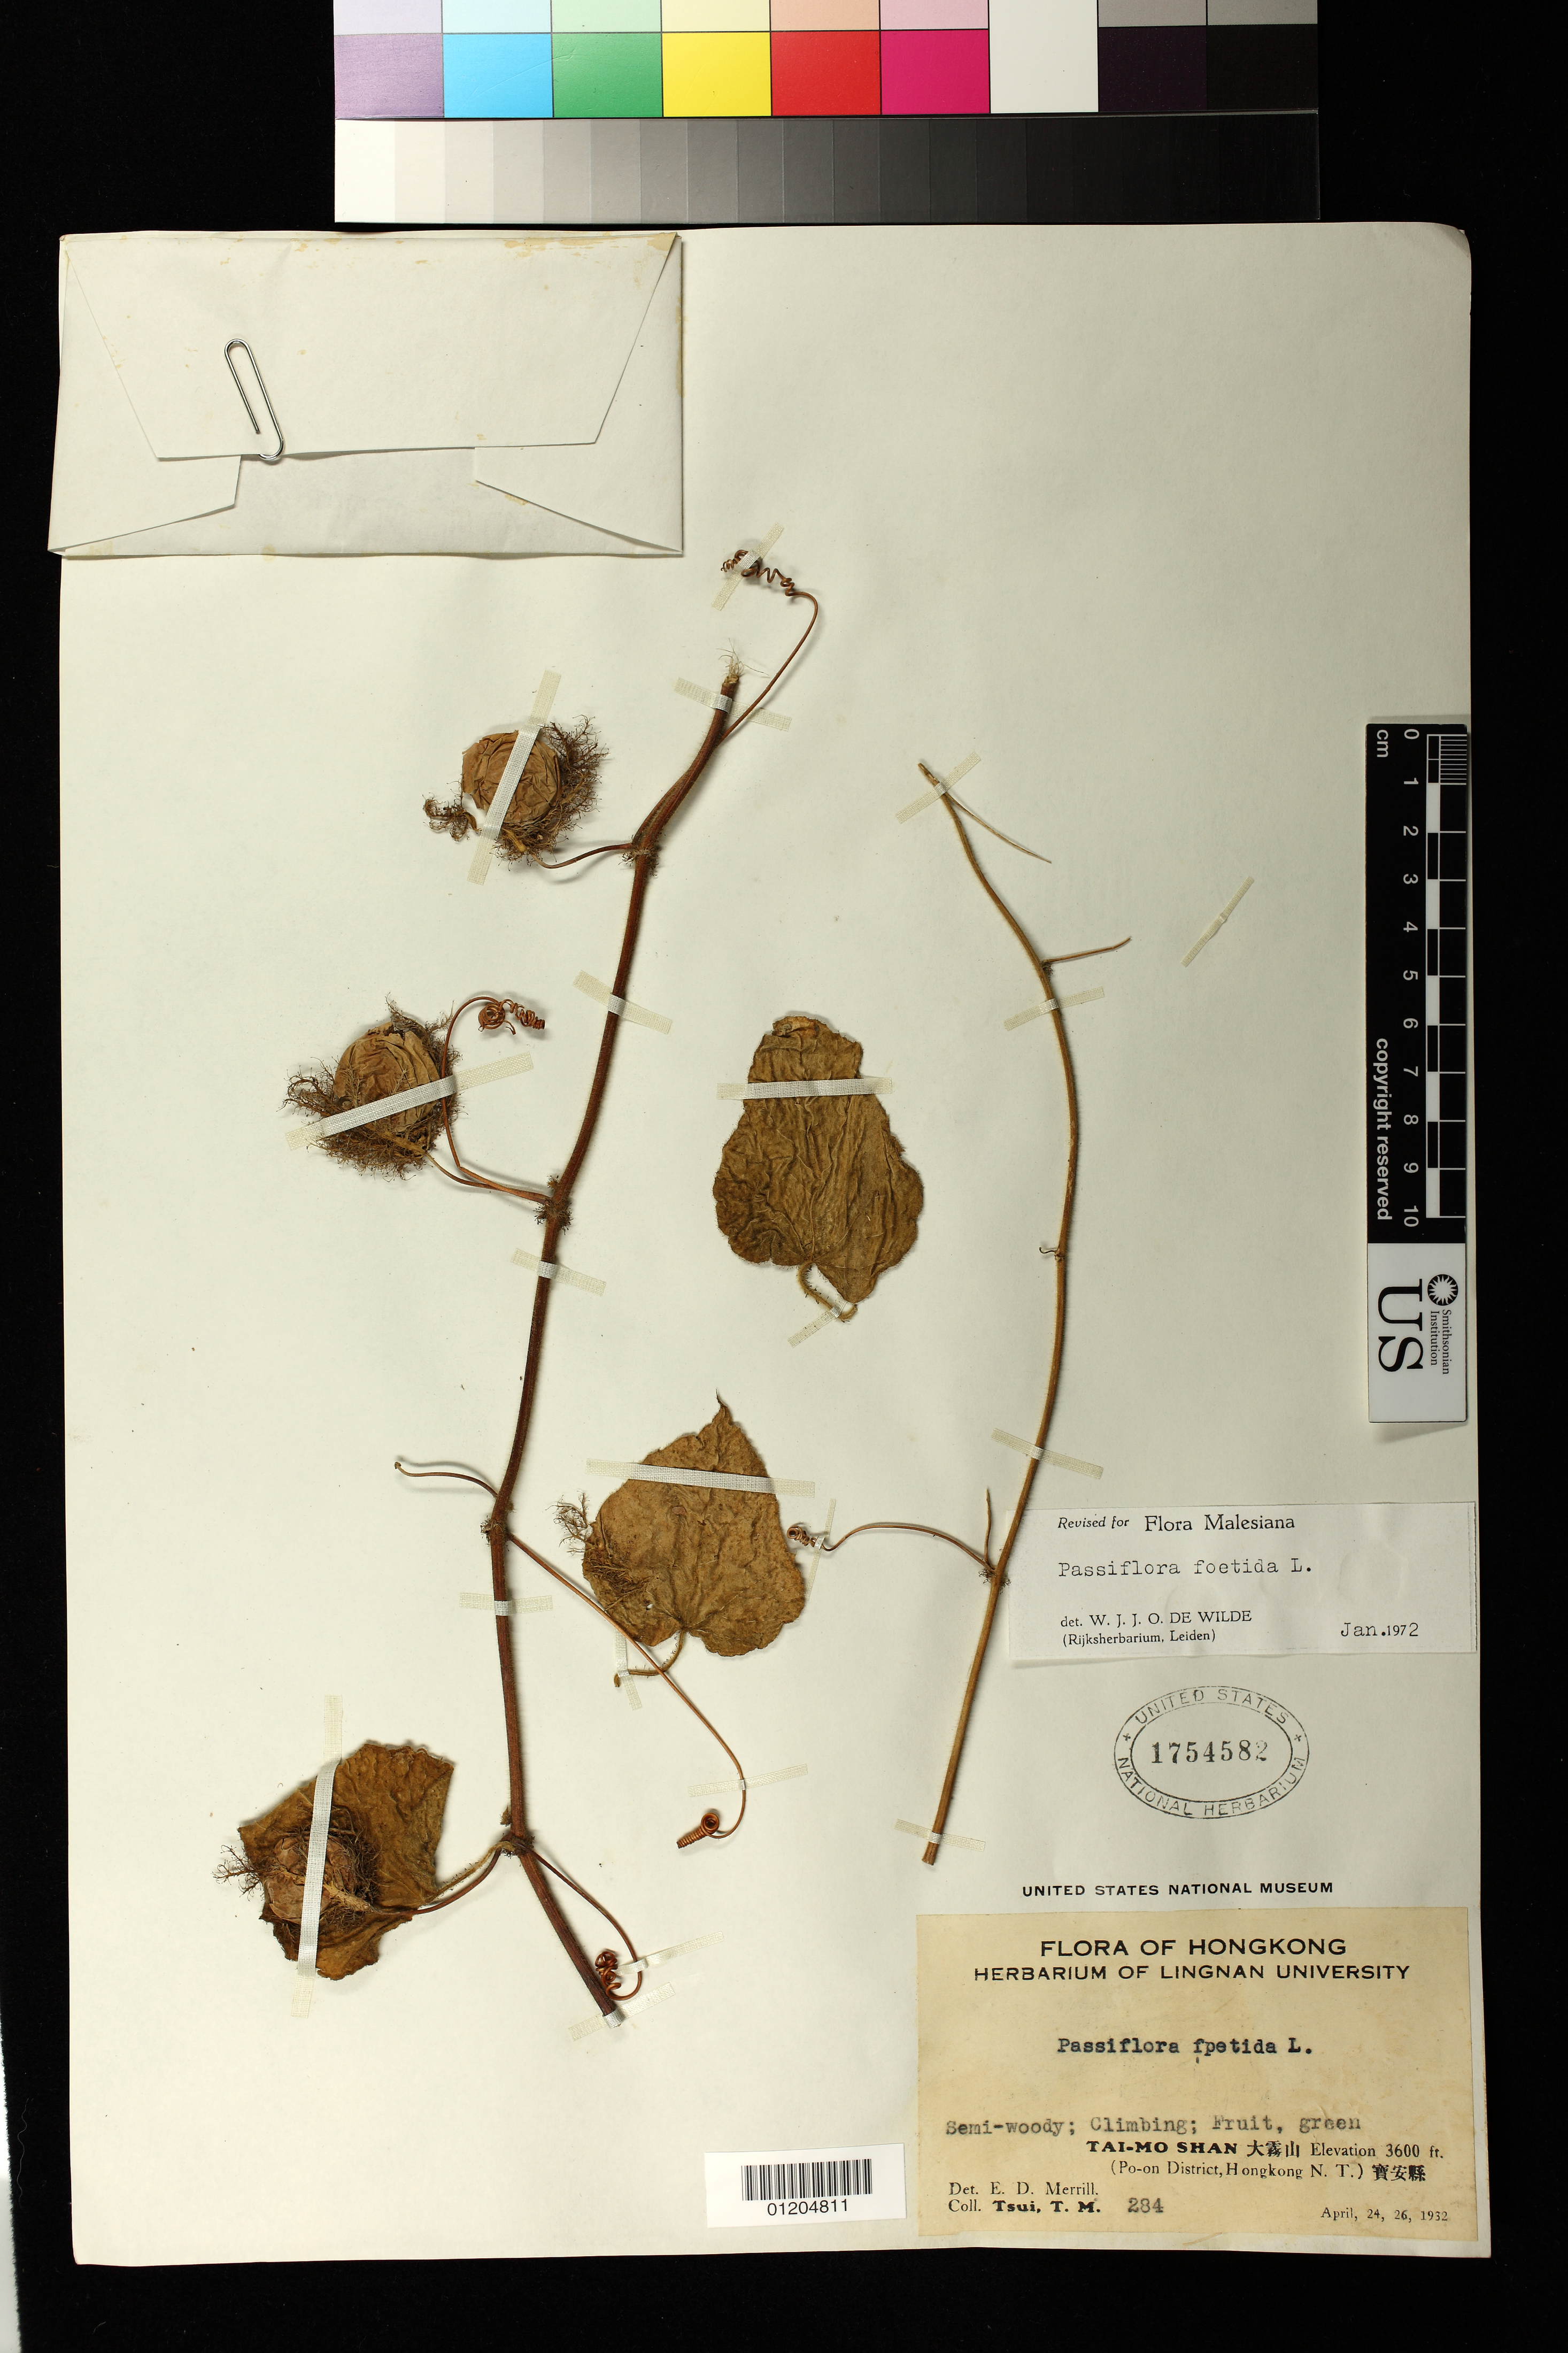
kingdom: Plantae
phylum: Tracheophyta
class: Magnoliopsida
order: Malpighiales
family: Passifloraceae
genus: Passiflora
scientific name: Passiflora foetida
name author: L.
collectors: T. Tsui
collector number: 284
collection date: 1932-04-24,1932-04-26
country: China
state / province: Hong Kong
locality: Tai-Mo Shan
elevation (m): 1097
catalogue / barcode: US 1754582